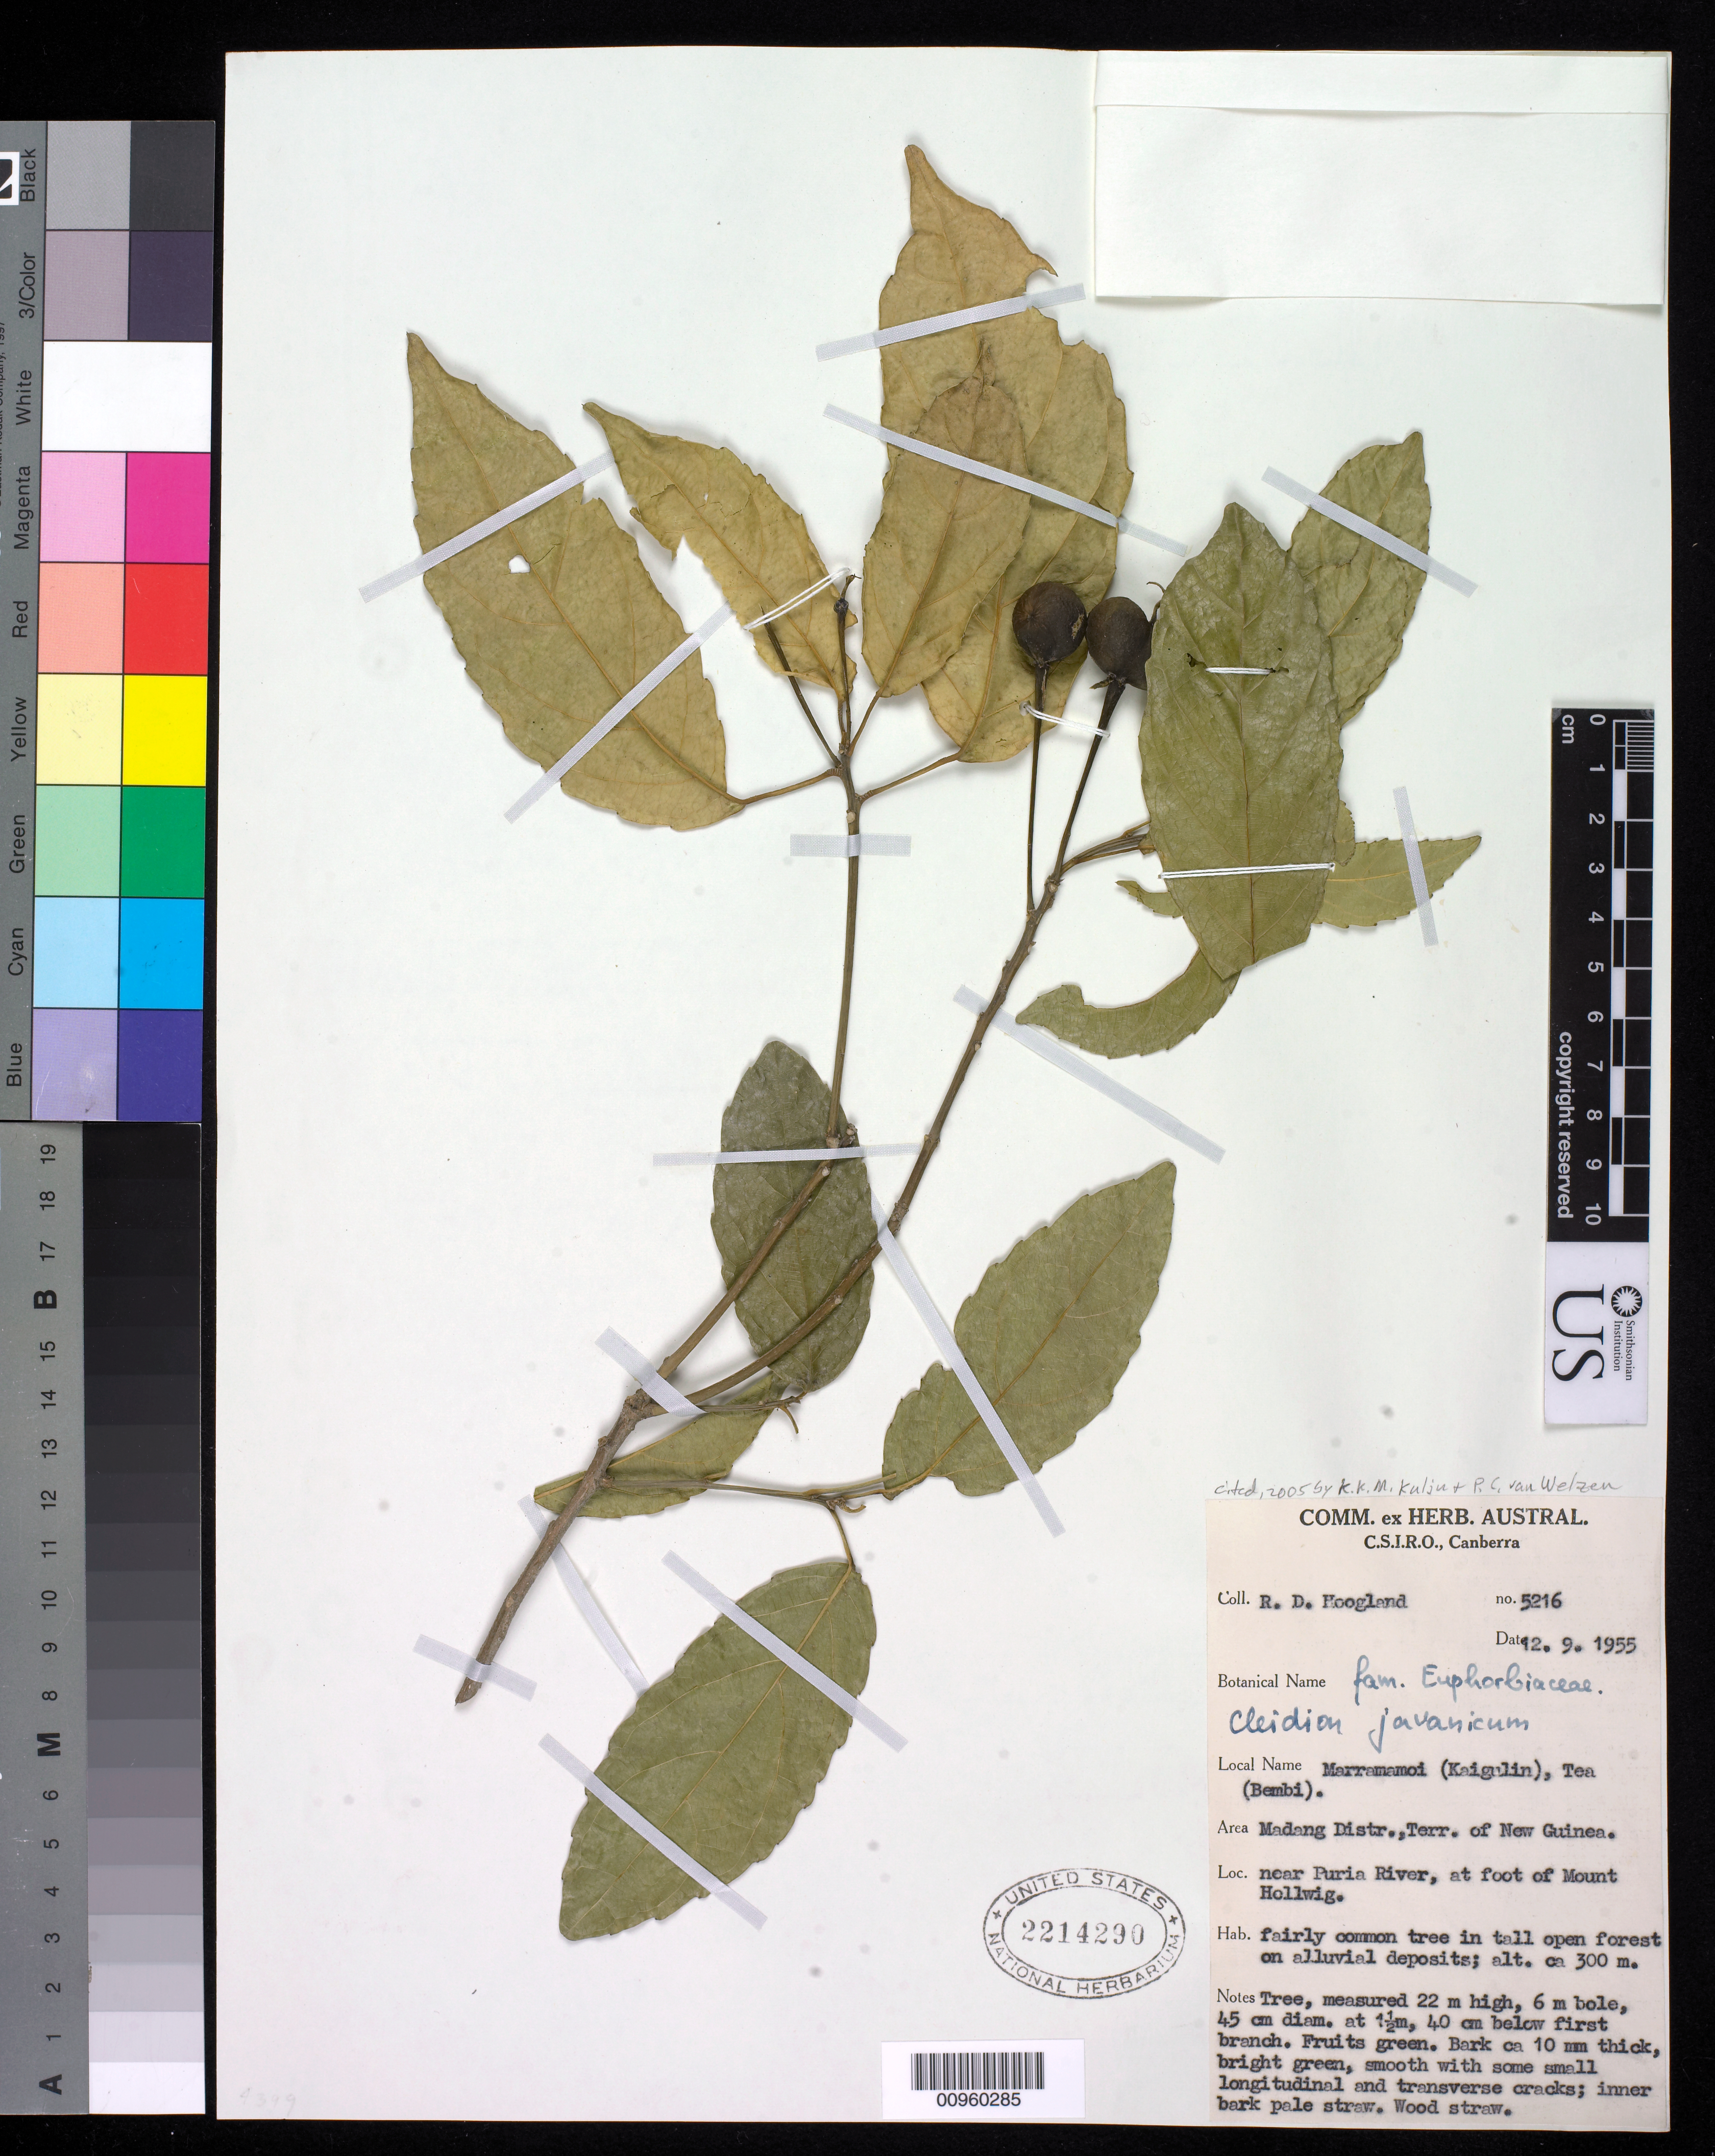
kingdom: Plantae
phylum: Tracheophyta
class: Magnoliopsida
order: Malpighiales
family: Euphorbiaceae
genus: Cleidion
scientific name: Cleidion javanicum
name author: Blume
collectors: R. D. Hoogland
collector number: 5216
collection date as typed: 12 Sep 1955 or 09 Dec 1955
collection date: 1955-09-12 or 1955-12-09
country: Papua New Guinea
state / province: Madang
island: New Guinea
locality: Puria River, foot of Mt. Hollwig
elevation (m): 300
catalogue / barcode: US 2214290